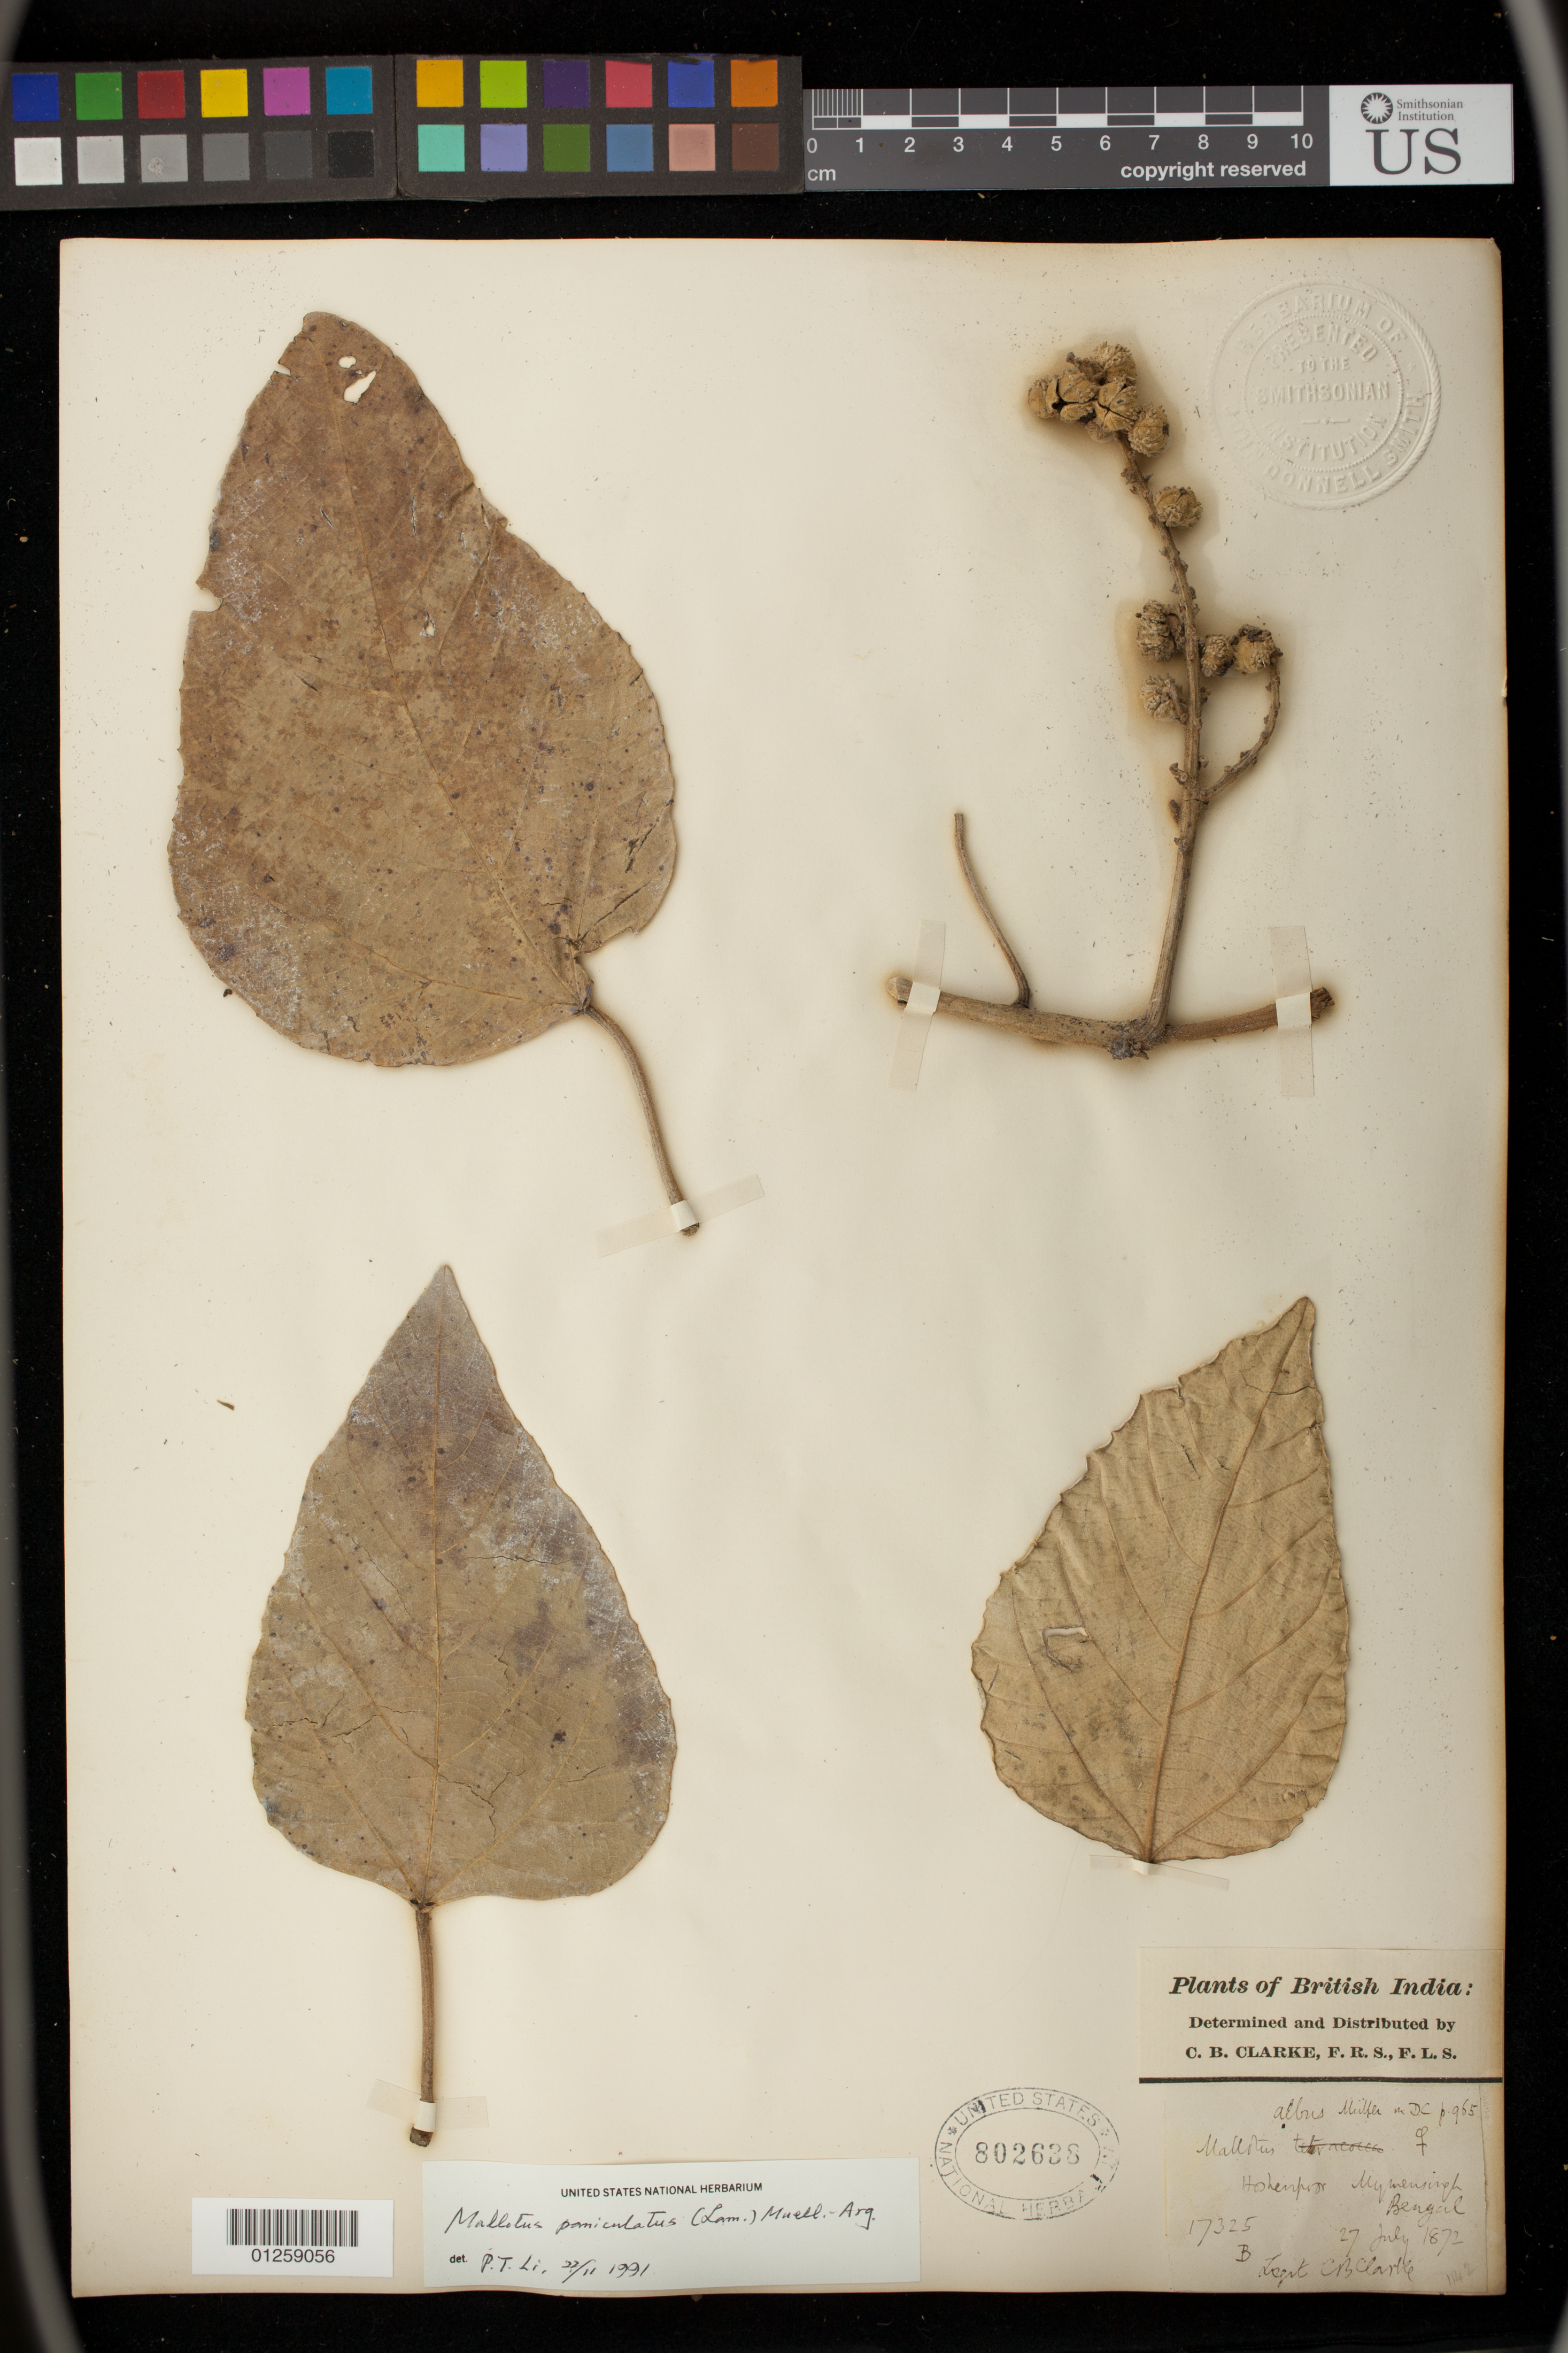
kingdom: Plantae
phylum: Tracheophyta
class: Magnoliopsida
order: Malpighiales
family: Euphorbiaceae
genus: Mallotus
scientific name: Mallotus paniculatus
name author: (Lam.) Müll. Arg.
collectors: C. B. Clarke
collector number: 17325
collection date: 1872-07-27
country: Bangladesh / India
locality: Hoshenpoor Mymensingh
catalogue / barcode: US 802638